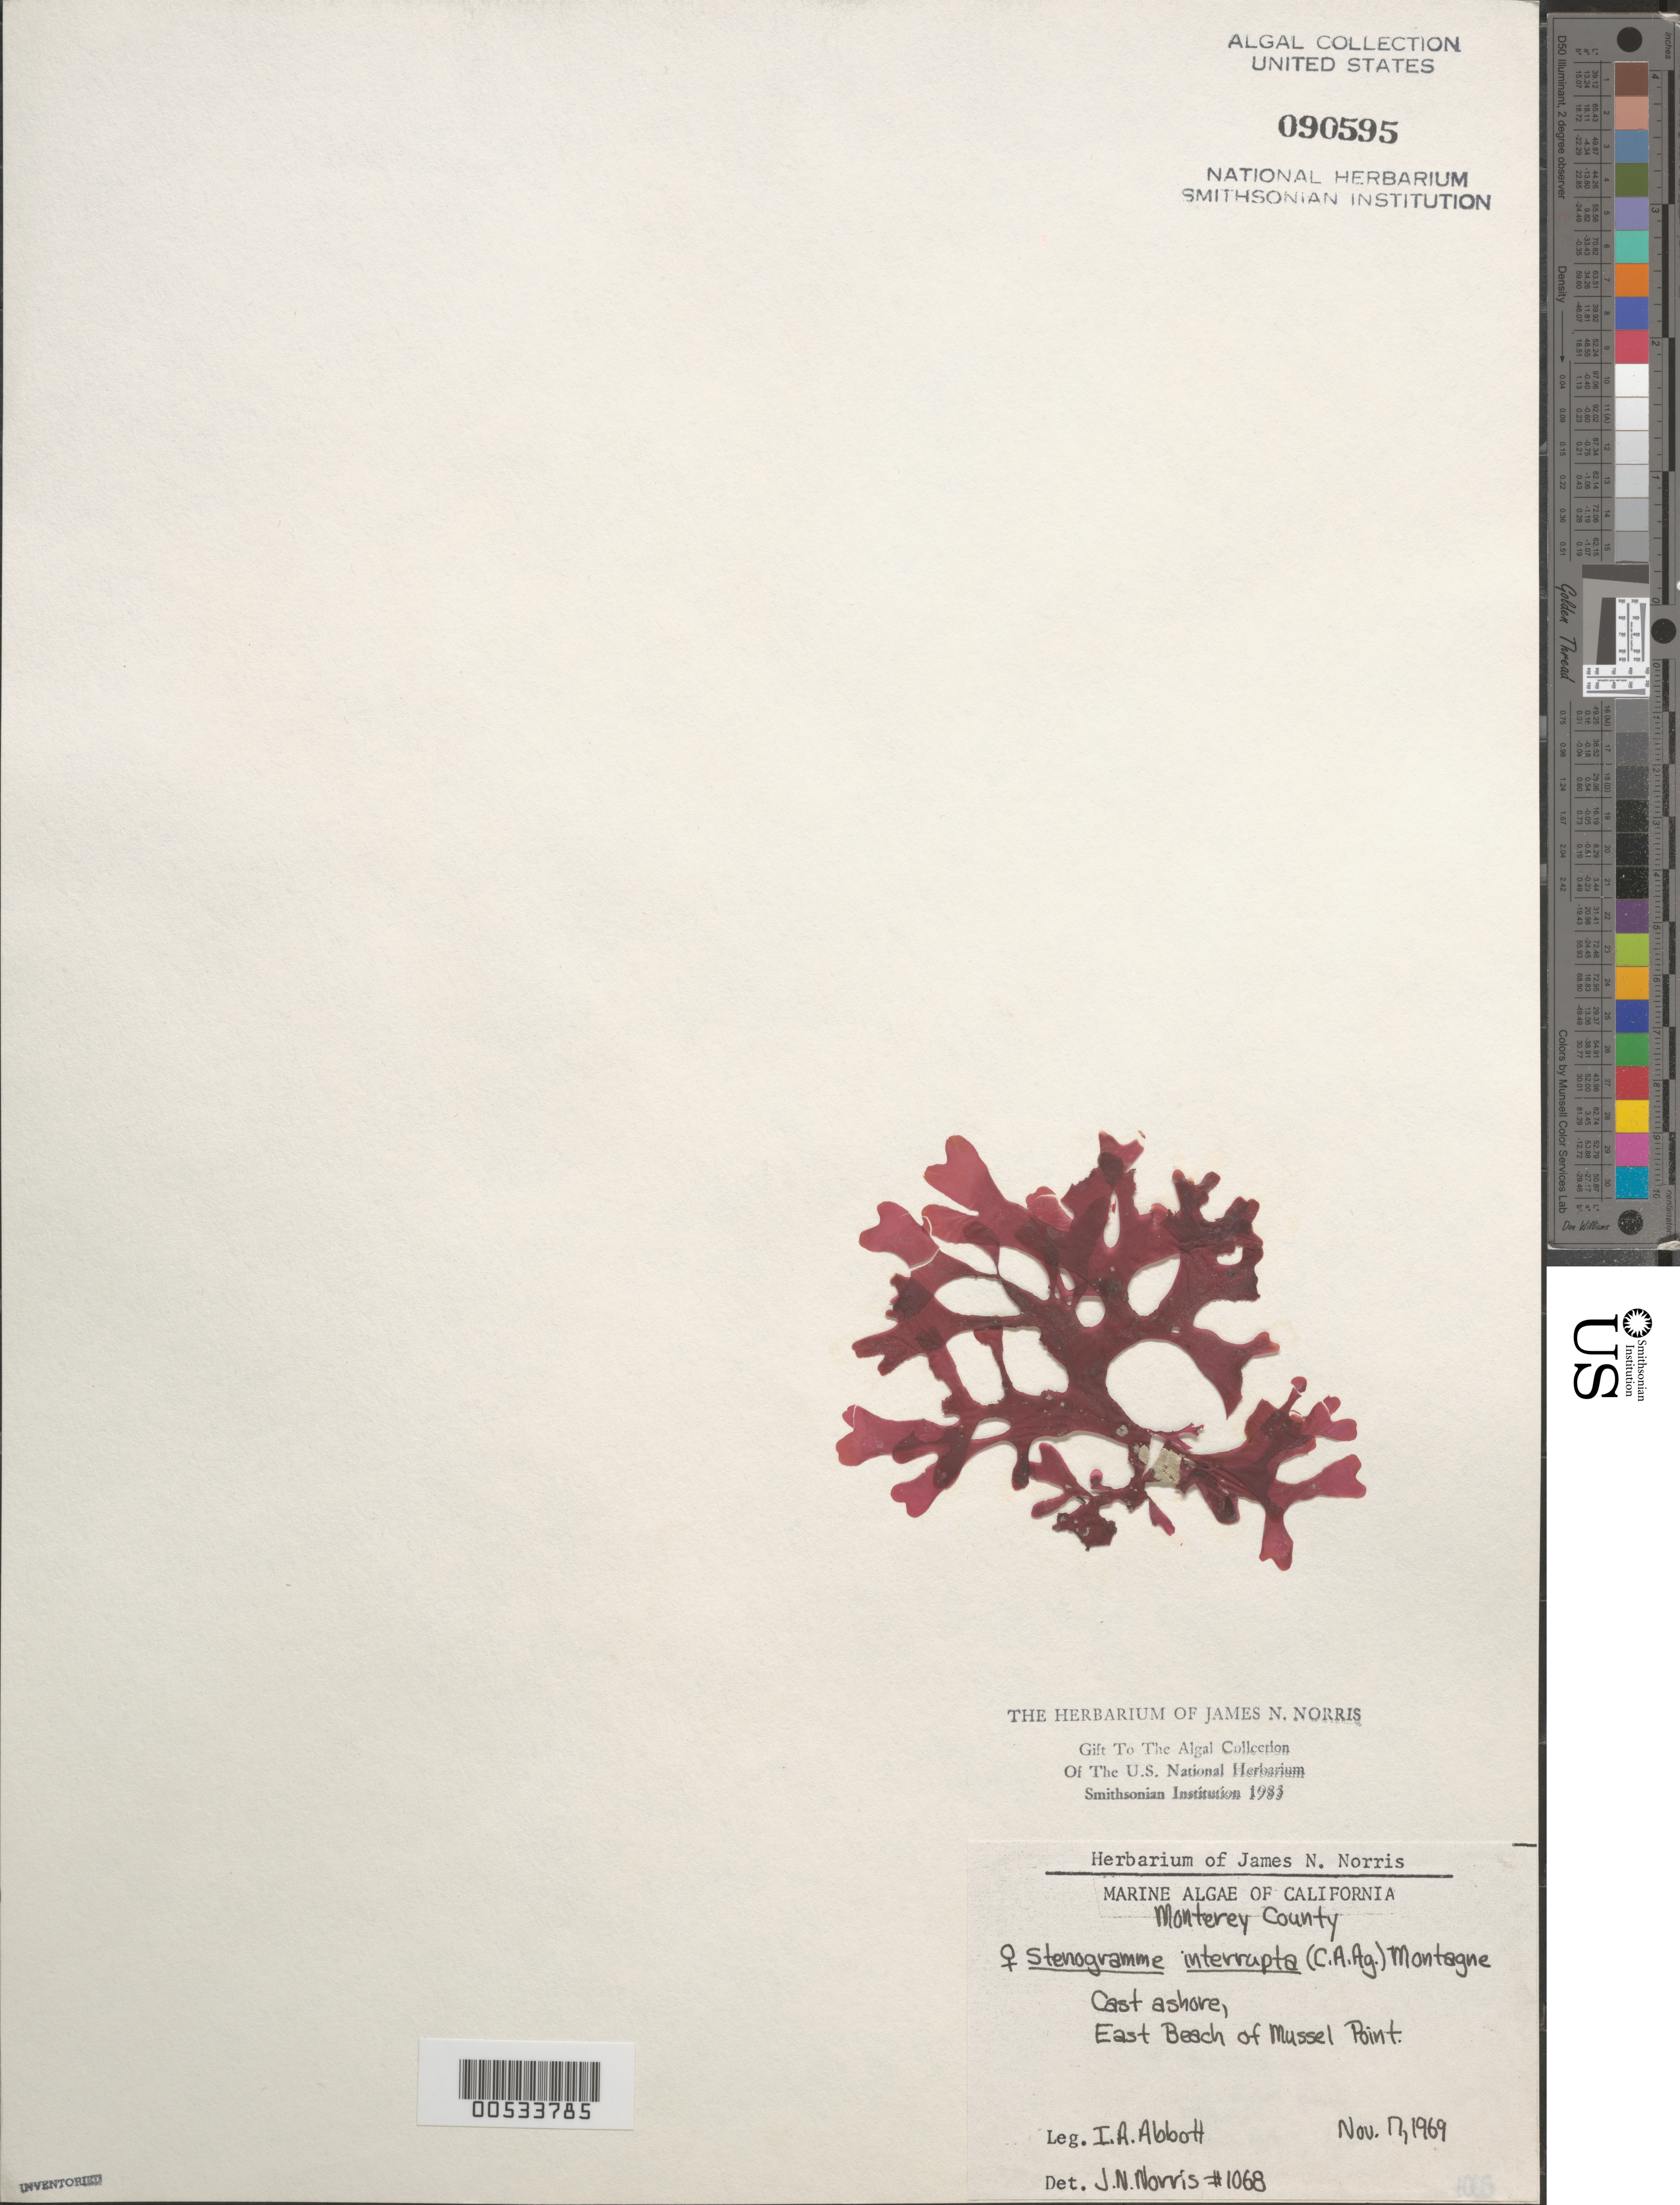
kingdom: Plantae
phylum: Rhodophyta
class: Florideophyceae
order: Gigartinales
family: Phyllophoraceae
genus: Stenogramma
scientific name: Stenogramma interruptum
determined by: Norris, James N.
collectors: I. A. Abbott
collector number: JN-1068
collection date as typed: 17 Nov 1969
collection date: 1969-11-17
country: United States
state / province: California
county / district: Monterey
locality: East Beach, Mussel Point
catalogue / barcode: US 90595